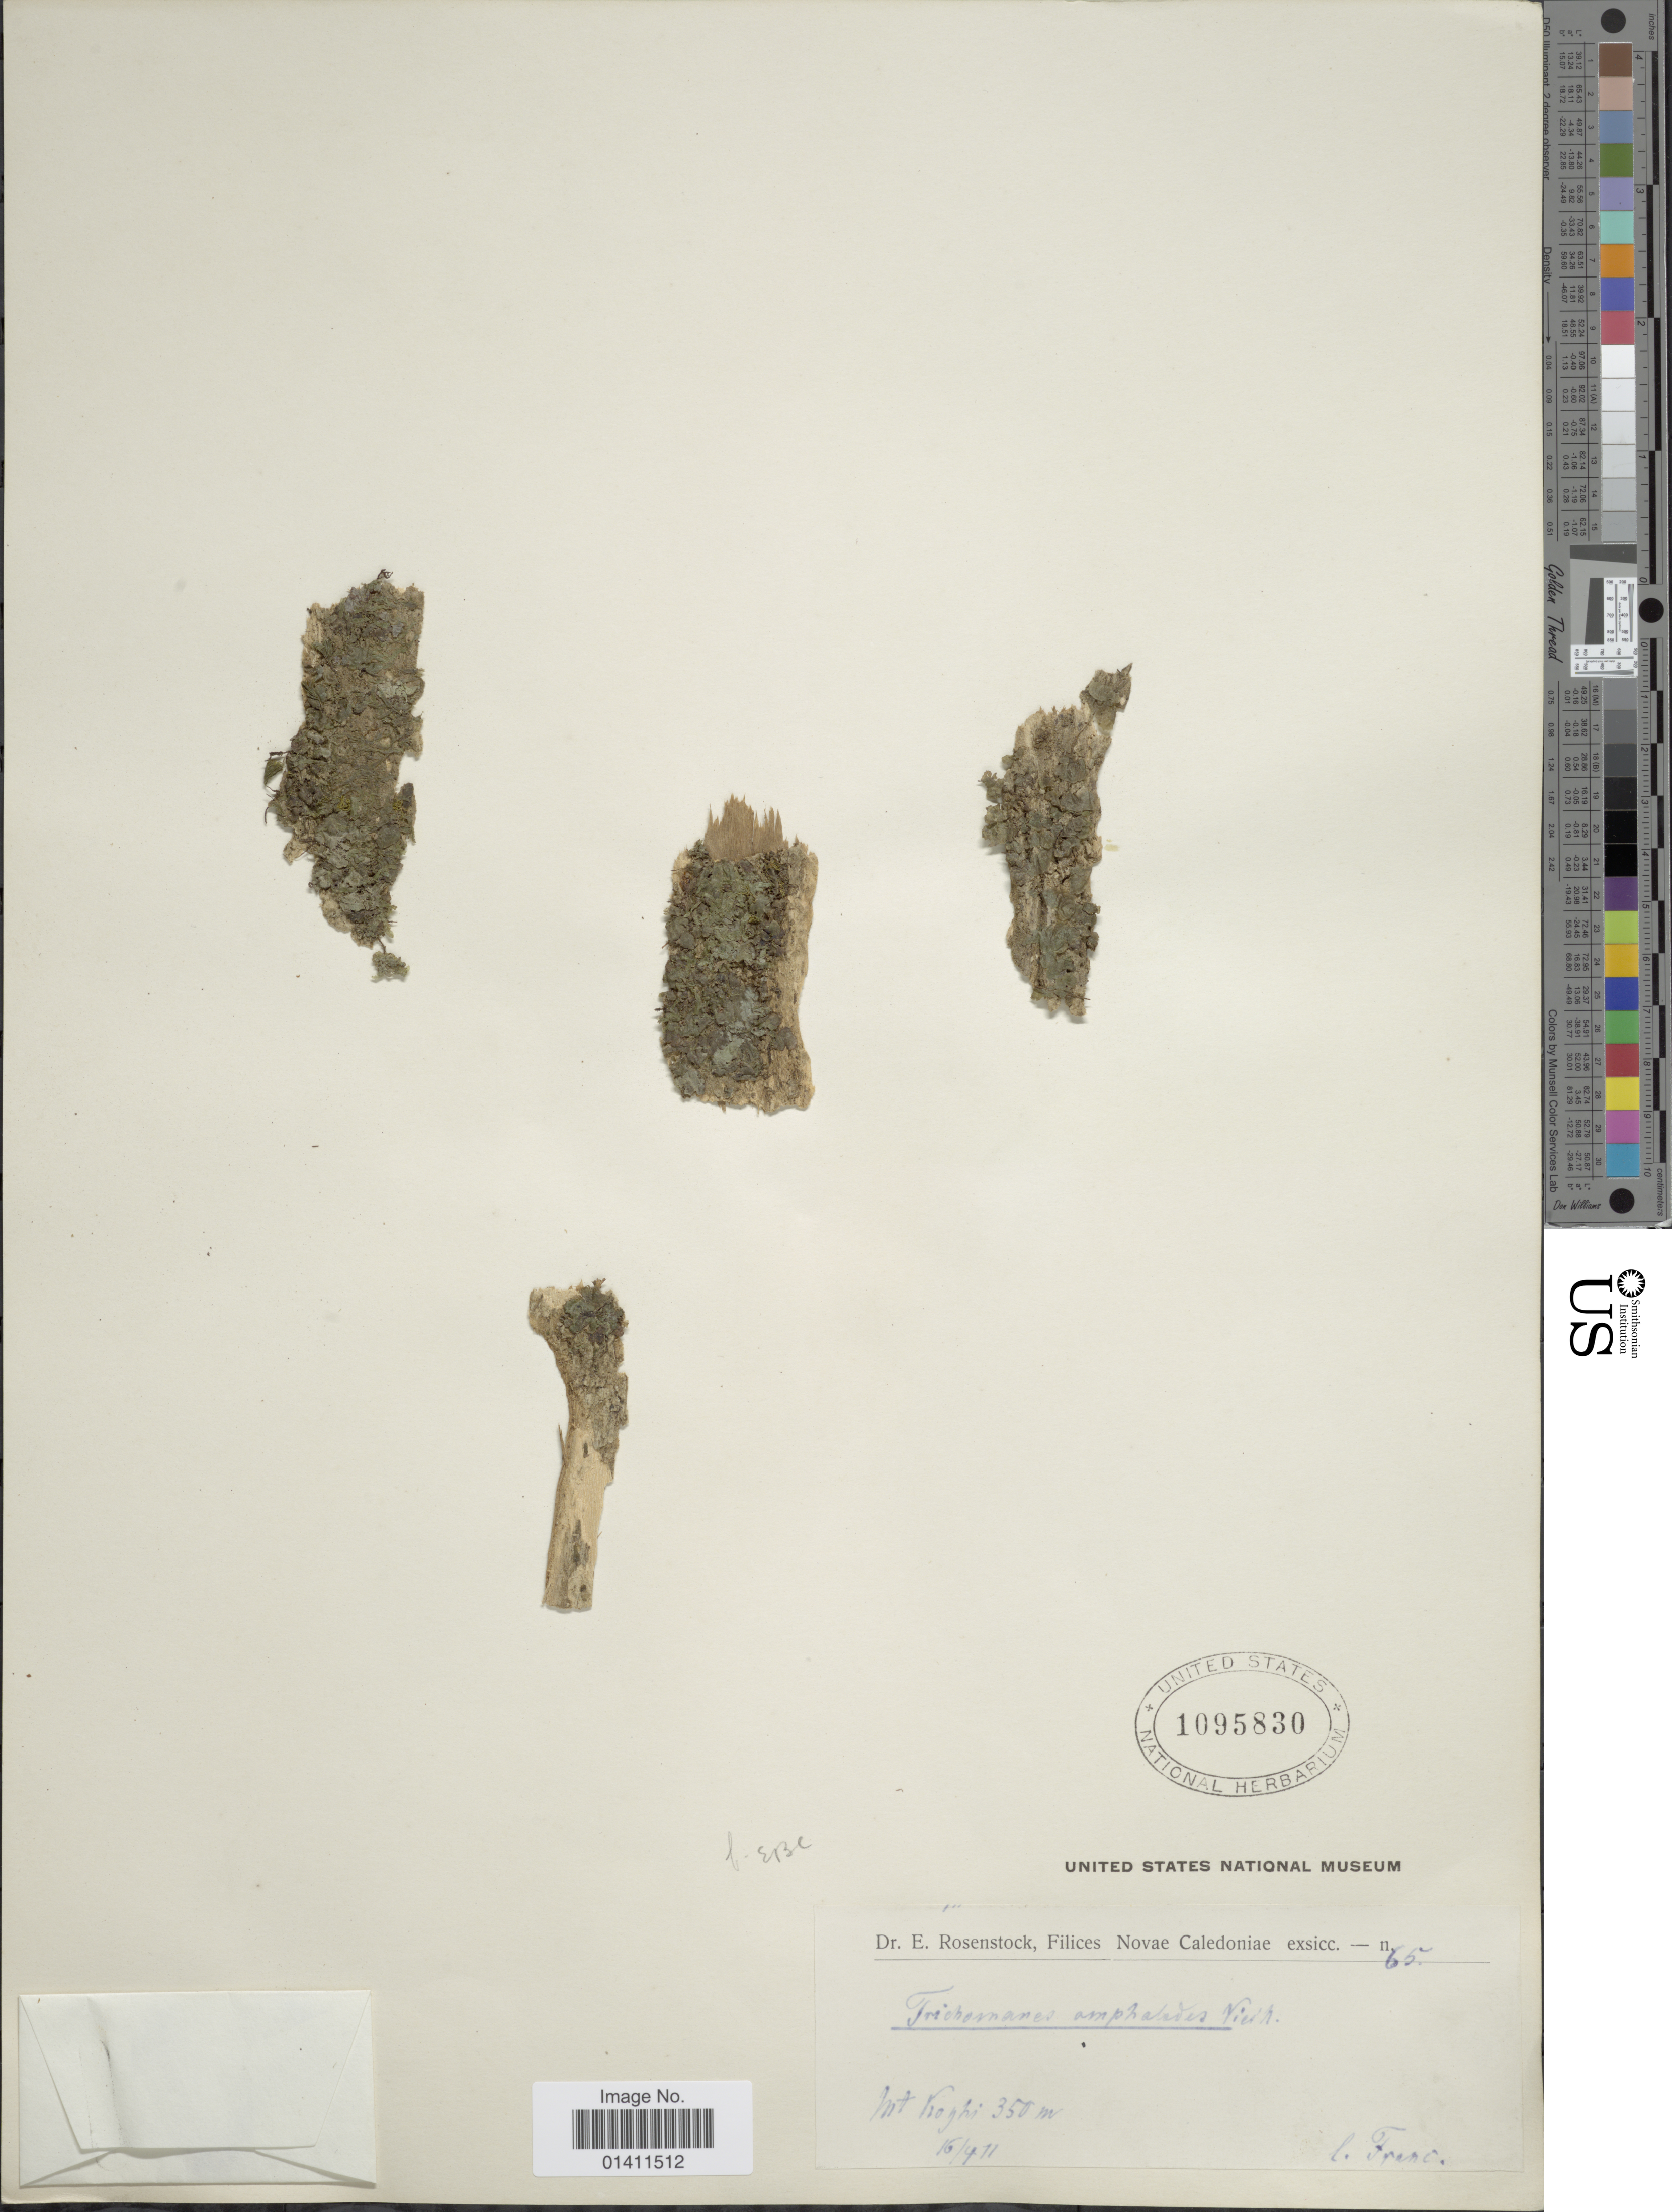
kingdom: Plantae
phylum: Tracheophyta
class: Polypodiopsida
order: Hymenophyllales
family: Hymenophyllaceae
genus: Didymoglossum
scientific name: Didymoglossum tahitense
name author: (Nadeaud) Ebihara & K. Iwats.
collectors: I. Franc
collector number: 65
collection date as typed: Transcribed d/m/y: 16/4/11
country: New Caledonia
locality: Mt Koghi.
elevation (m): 350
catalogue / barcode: US 1095830